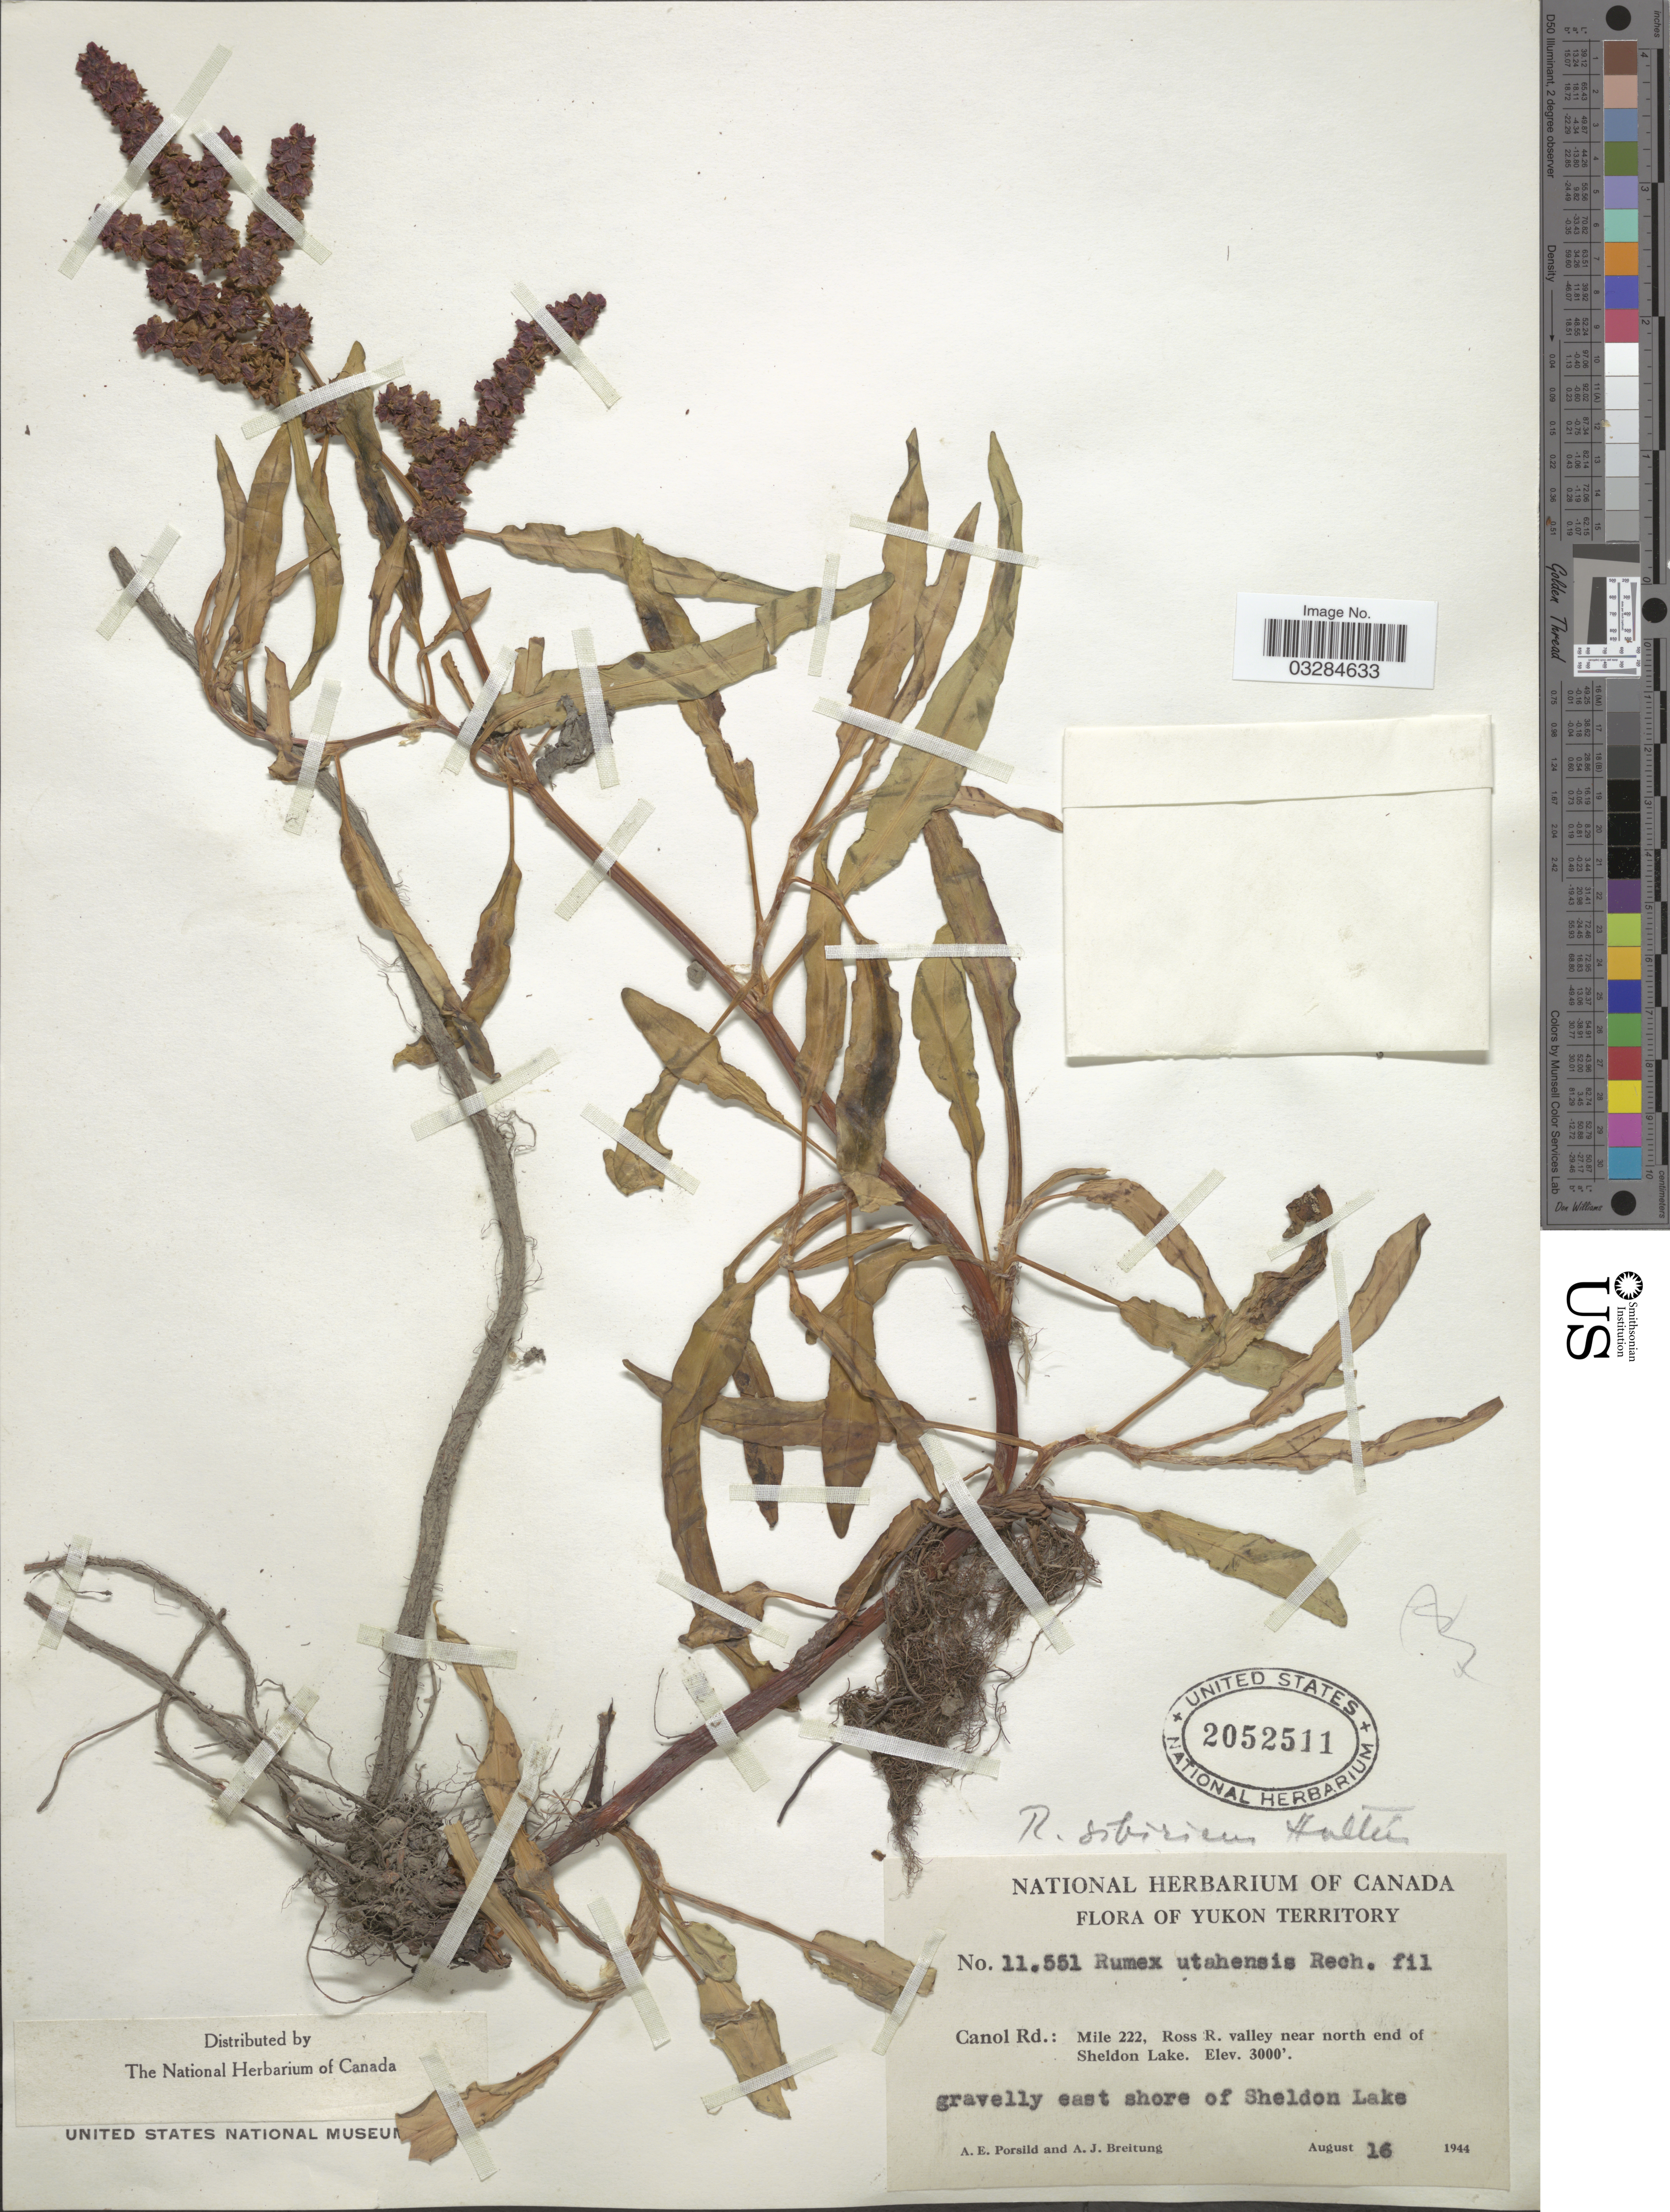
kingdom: Plantae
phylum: Tracheophyta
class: Magnoliopsida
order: Caryophyllales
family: Polygonaceae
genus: Rumex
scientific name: Rumex sibiricus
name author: Hultén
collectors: A. E. Porsild & A. Breitung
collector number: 11551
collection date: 1944-08-16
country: Canada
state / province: Yukon Territory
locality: Canol Rd.: Mile 222, Ross R. valley near north end of Sheldon Lake. Gravelly east shore of Sheldon Lake.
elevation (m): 914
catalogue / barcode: US 2052511